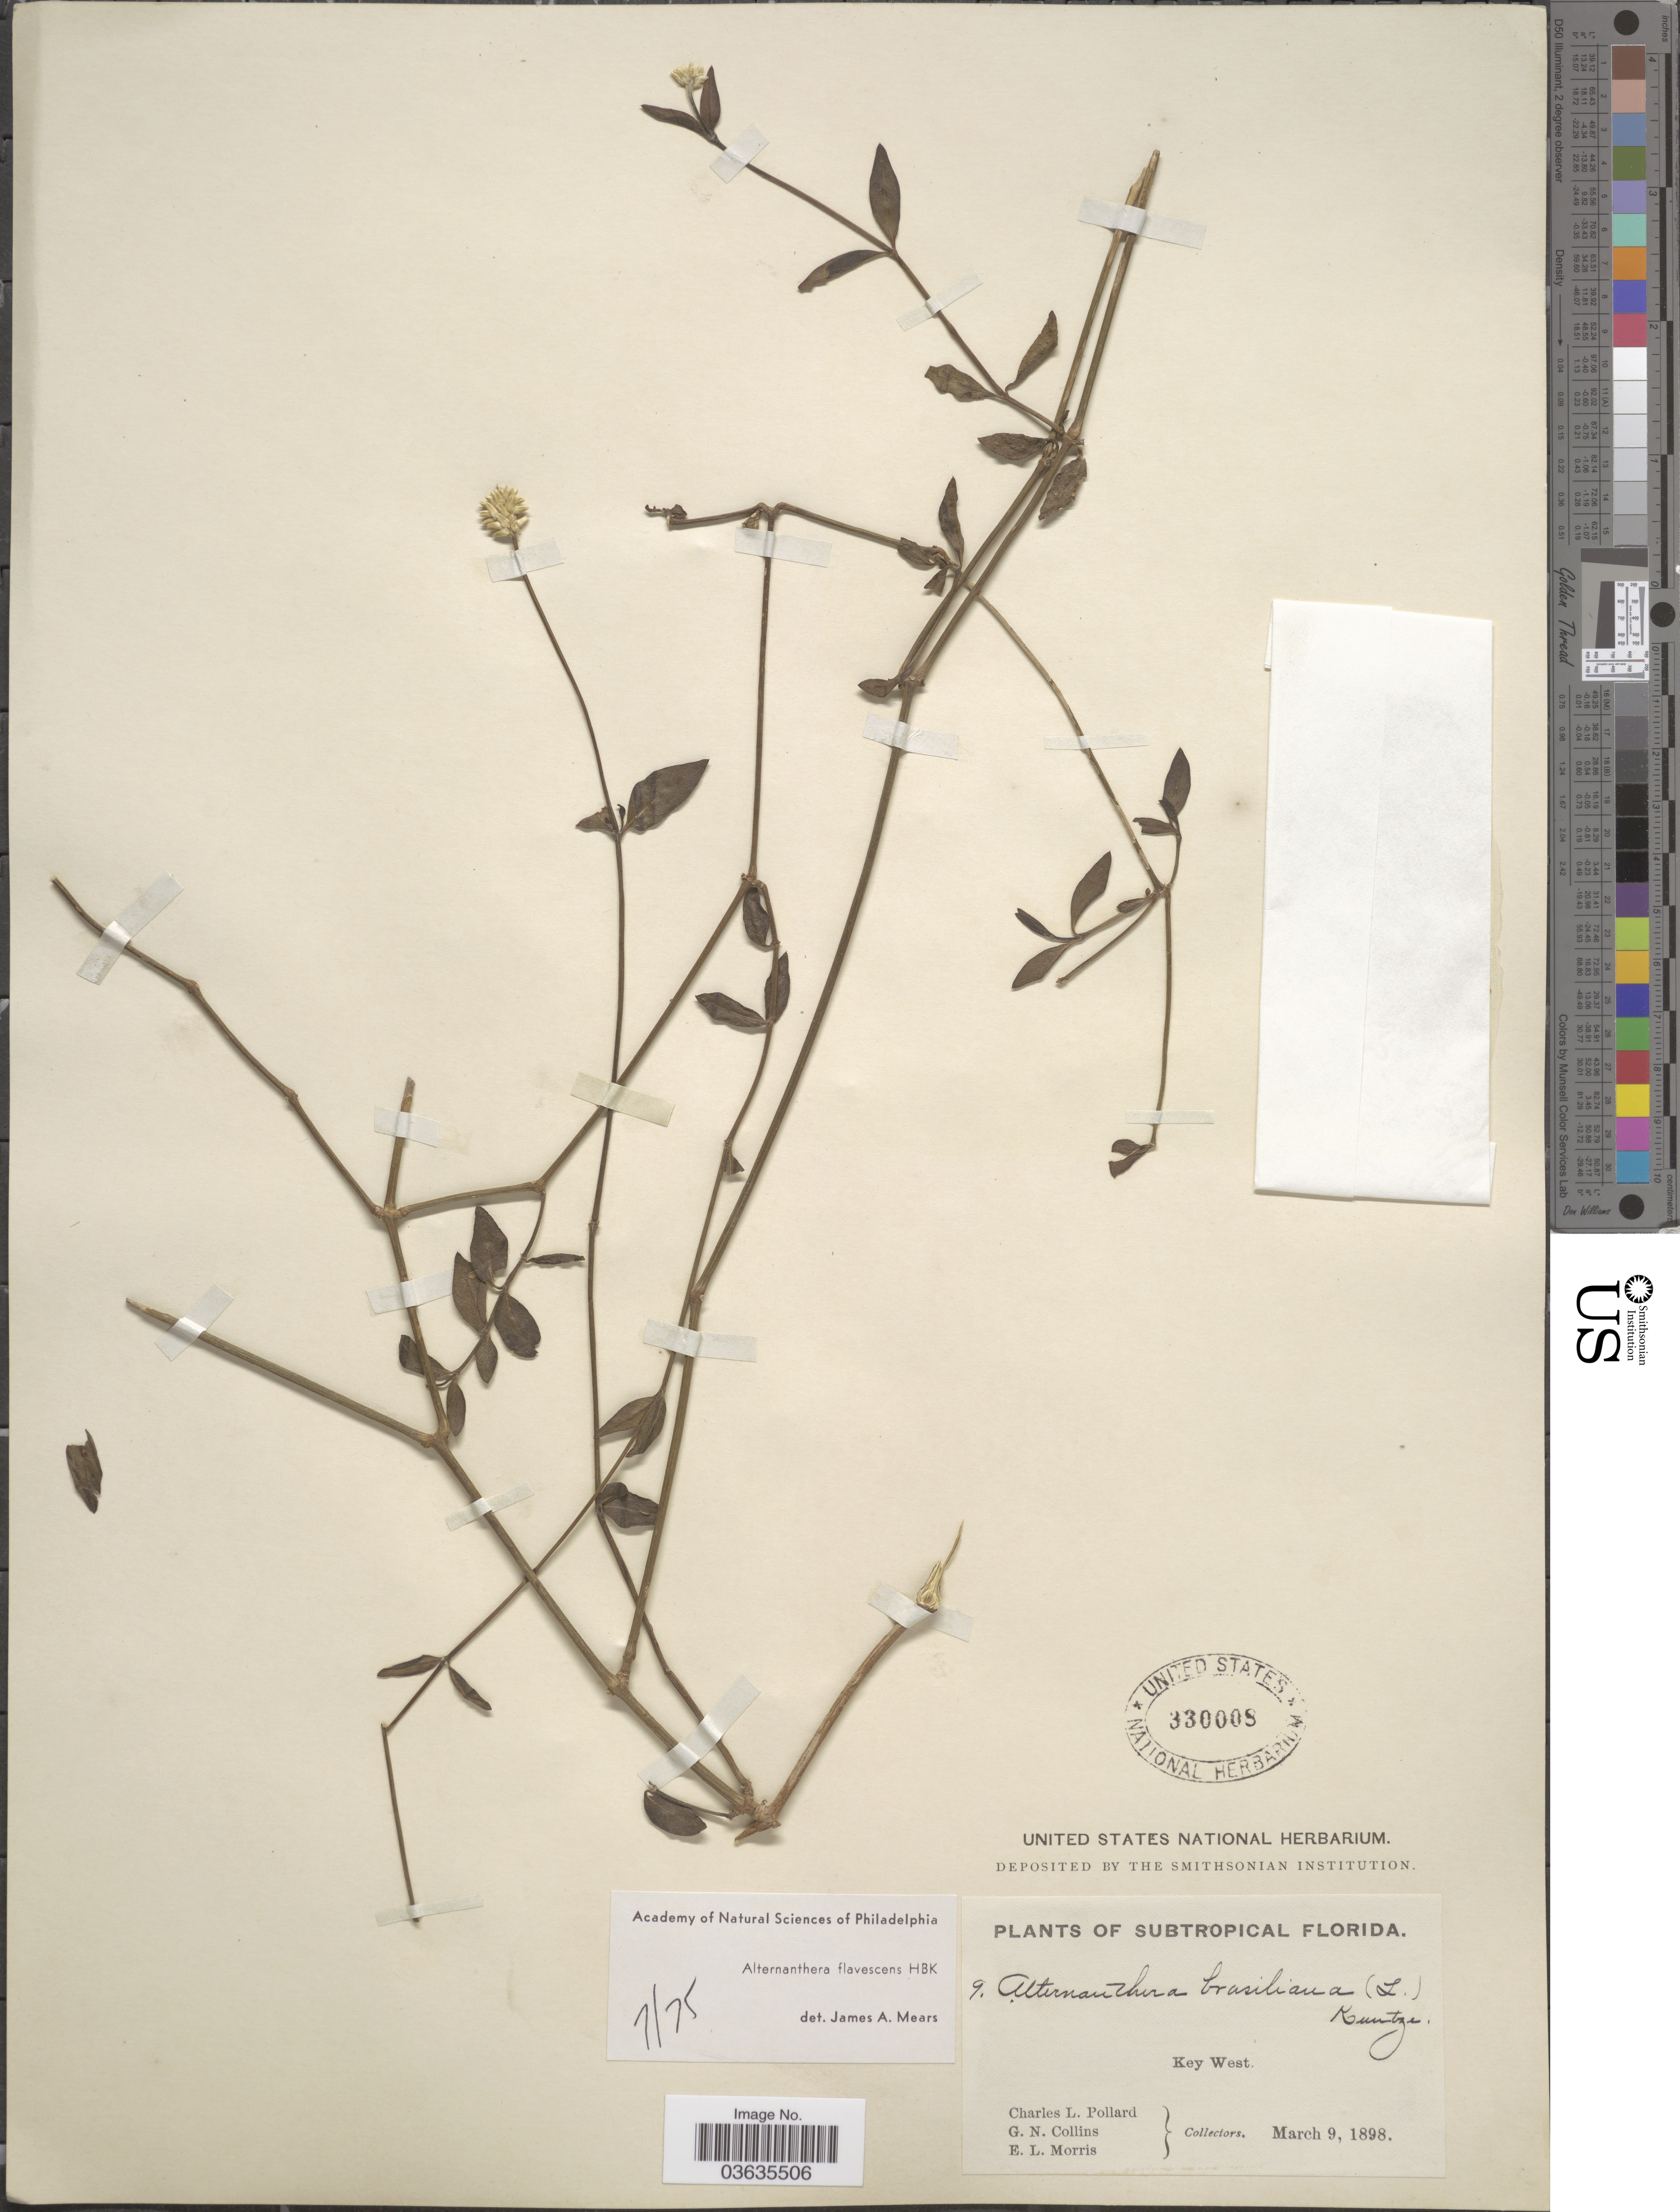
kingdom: Plantae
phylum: Tracheophyta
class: Magnoliopsida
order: Caryophyllales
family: Amaranthaceae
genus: Alternanthera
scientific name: Alternanthera flavescens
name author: Kunth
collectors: C. L. Pollard, G. Collins & E. Morris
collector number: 9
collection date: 1898-03-09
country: United States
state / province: Florida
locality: Subtropical Florida. Key West.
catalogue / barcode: US 330008